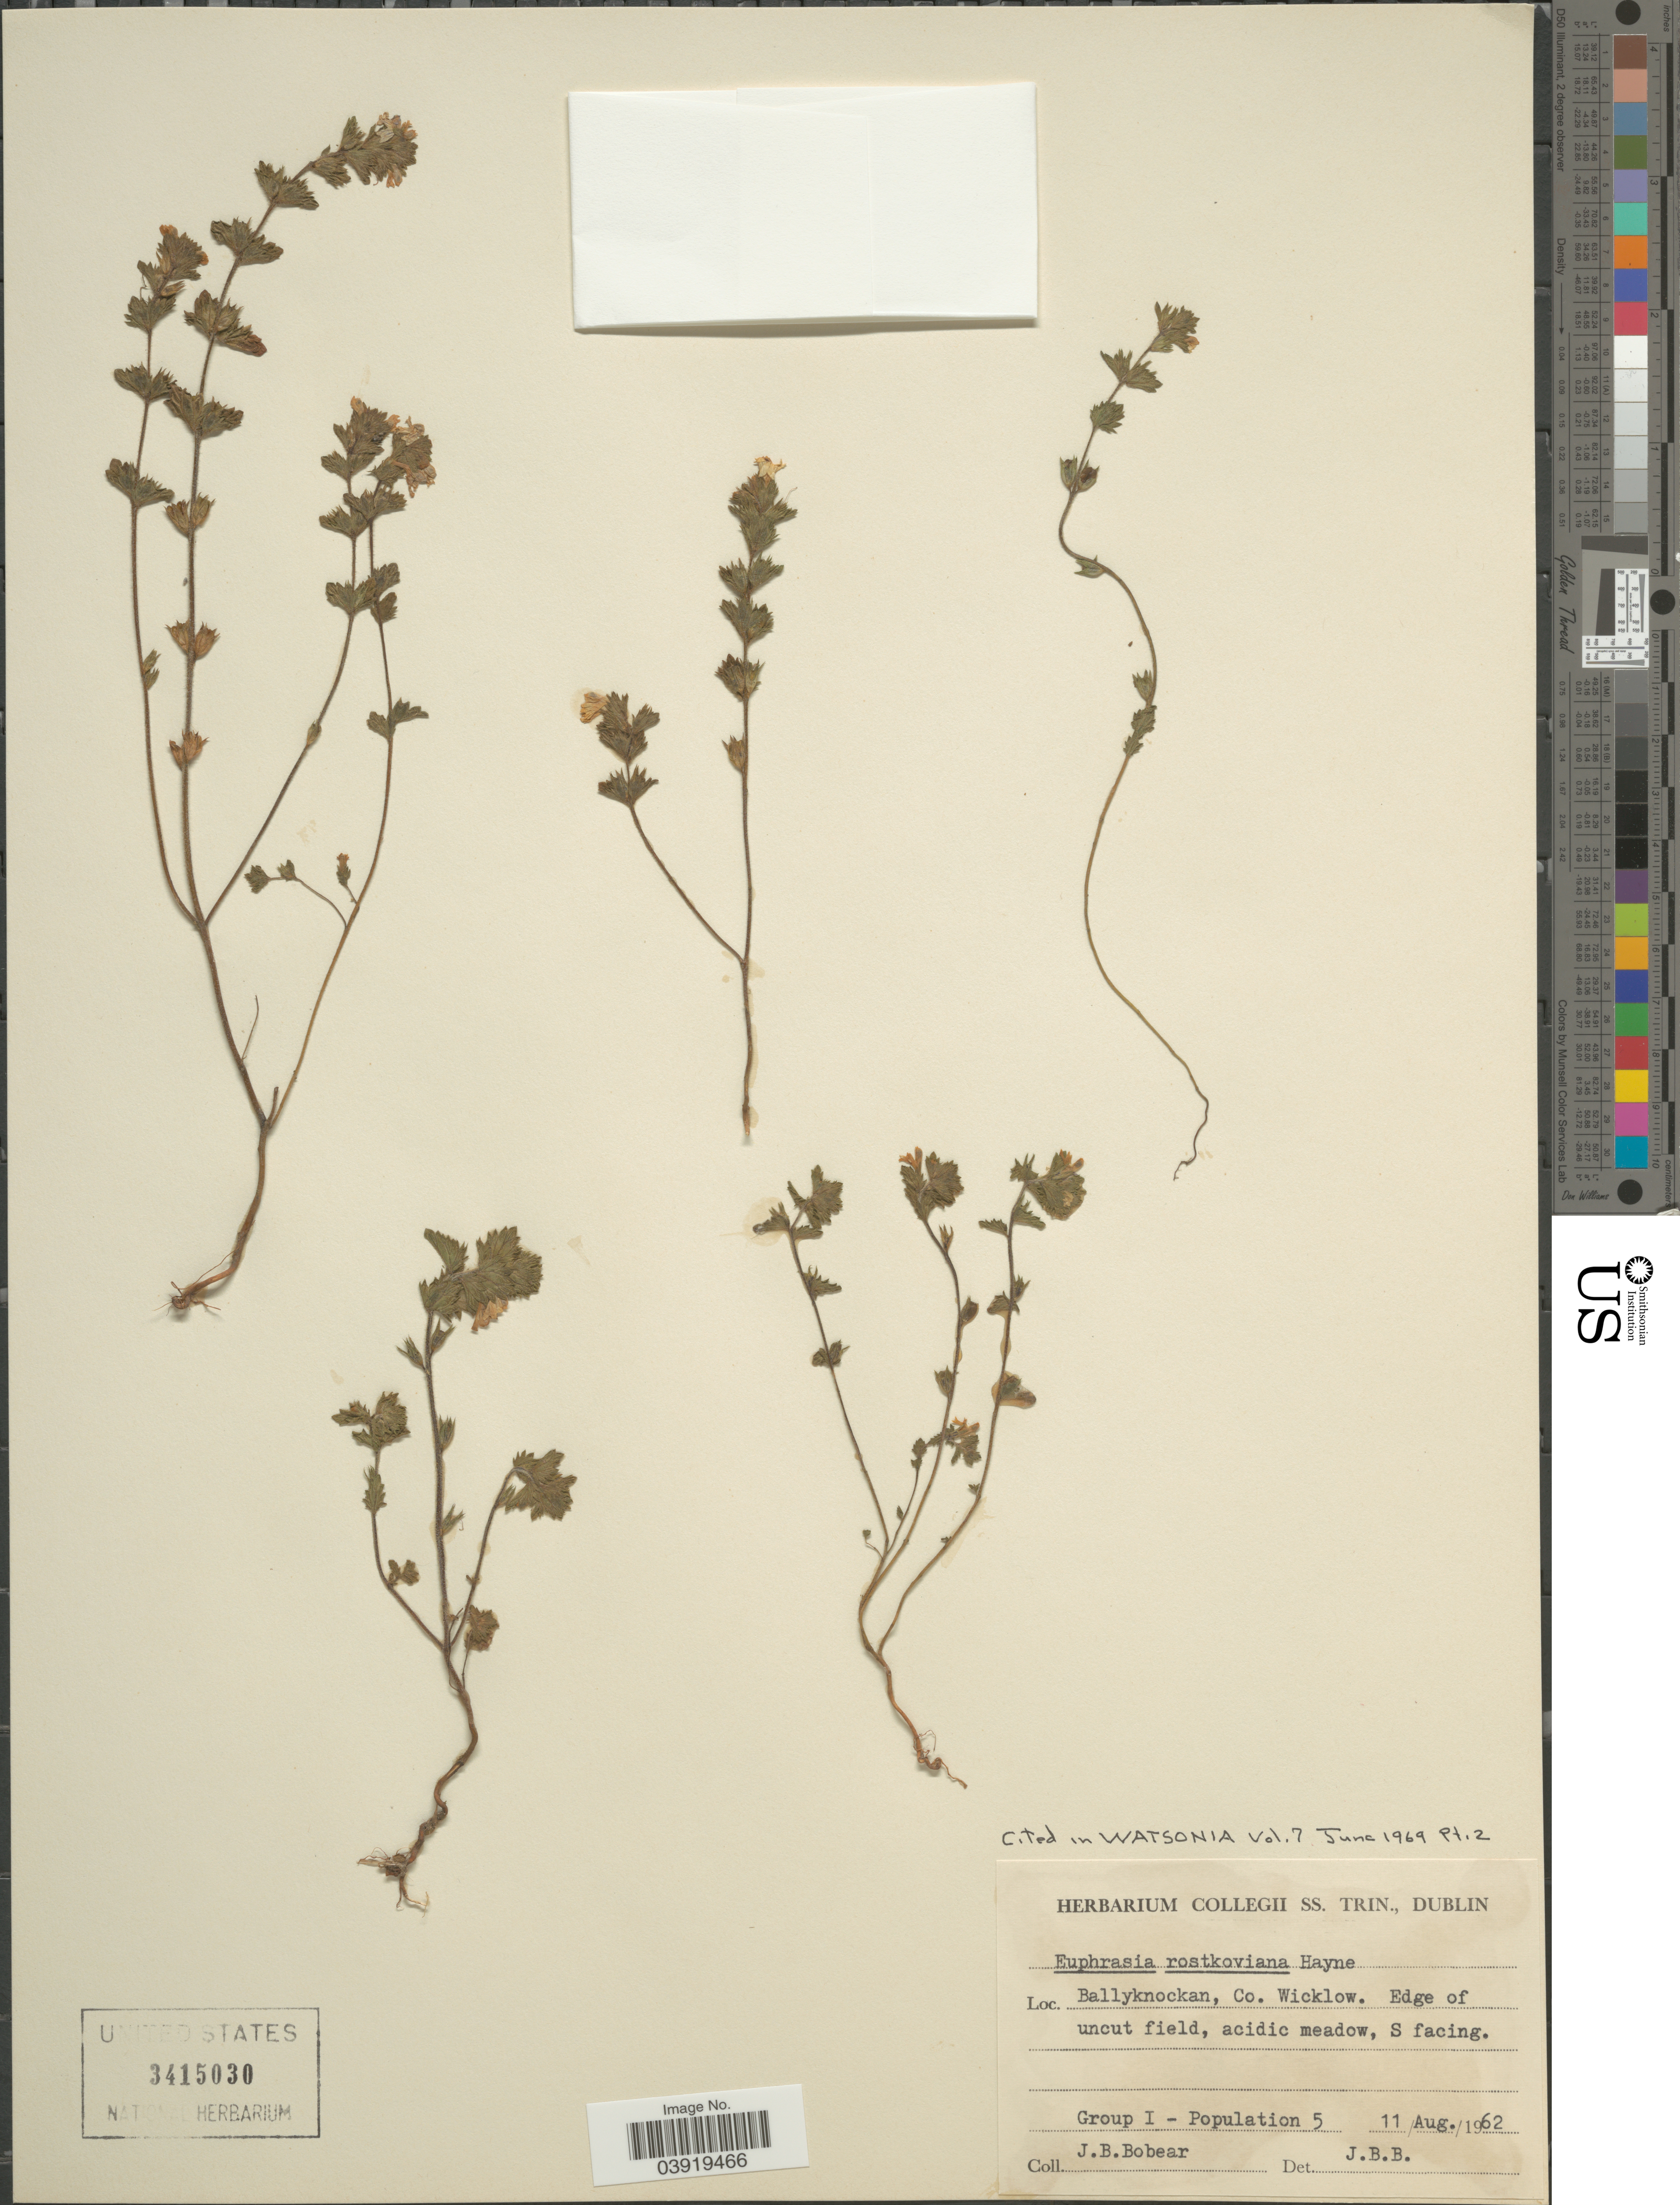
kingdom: Plantae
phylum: Tracheophyta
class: Magnoliopsida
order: Lamiales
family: Orobanchaceae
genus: Euphrasia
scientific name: Euphrasia rostkoviana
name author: Hayne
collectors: J. Bobear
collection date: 1962-08-11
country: Ireland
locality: Ballyknockan, Co. Wicklow. Edge of uncut field, acidic meadow, S facing.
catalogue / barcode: US 3415030